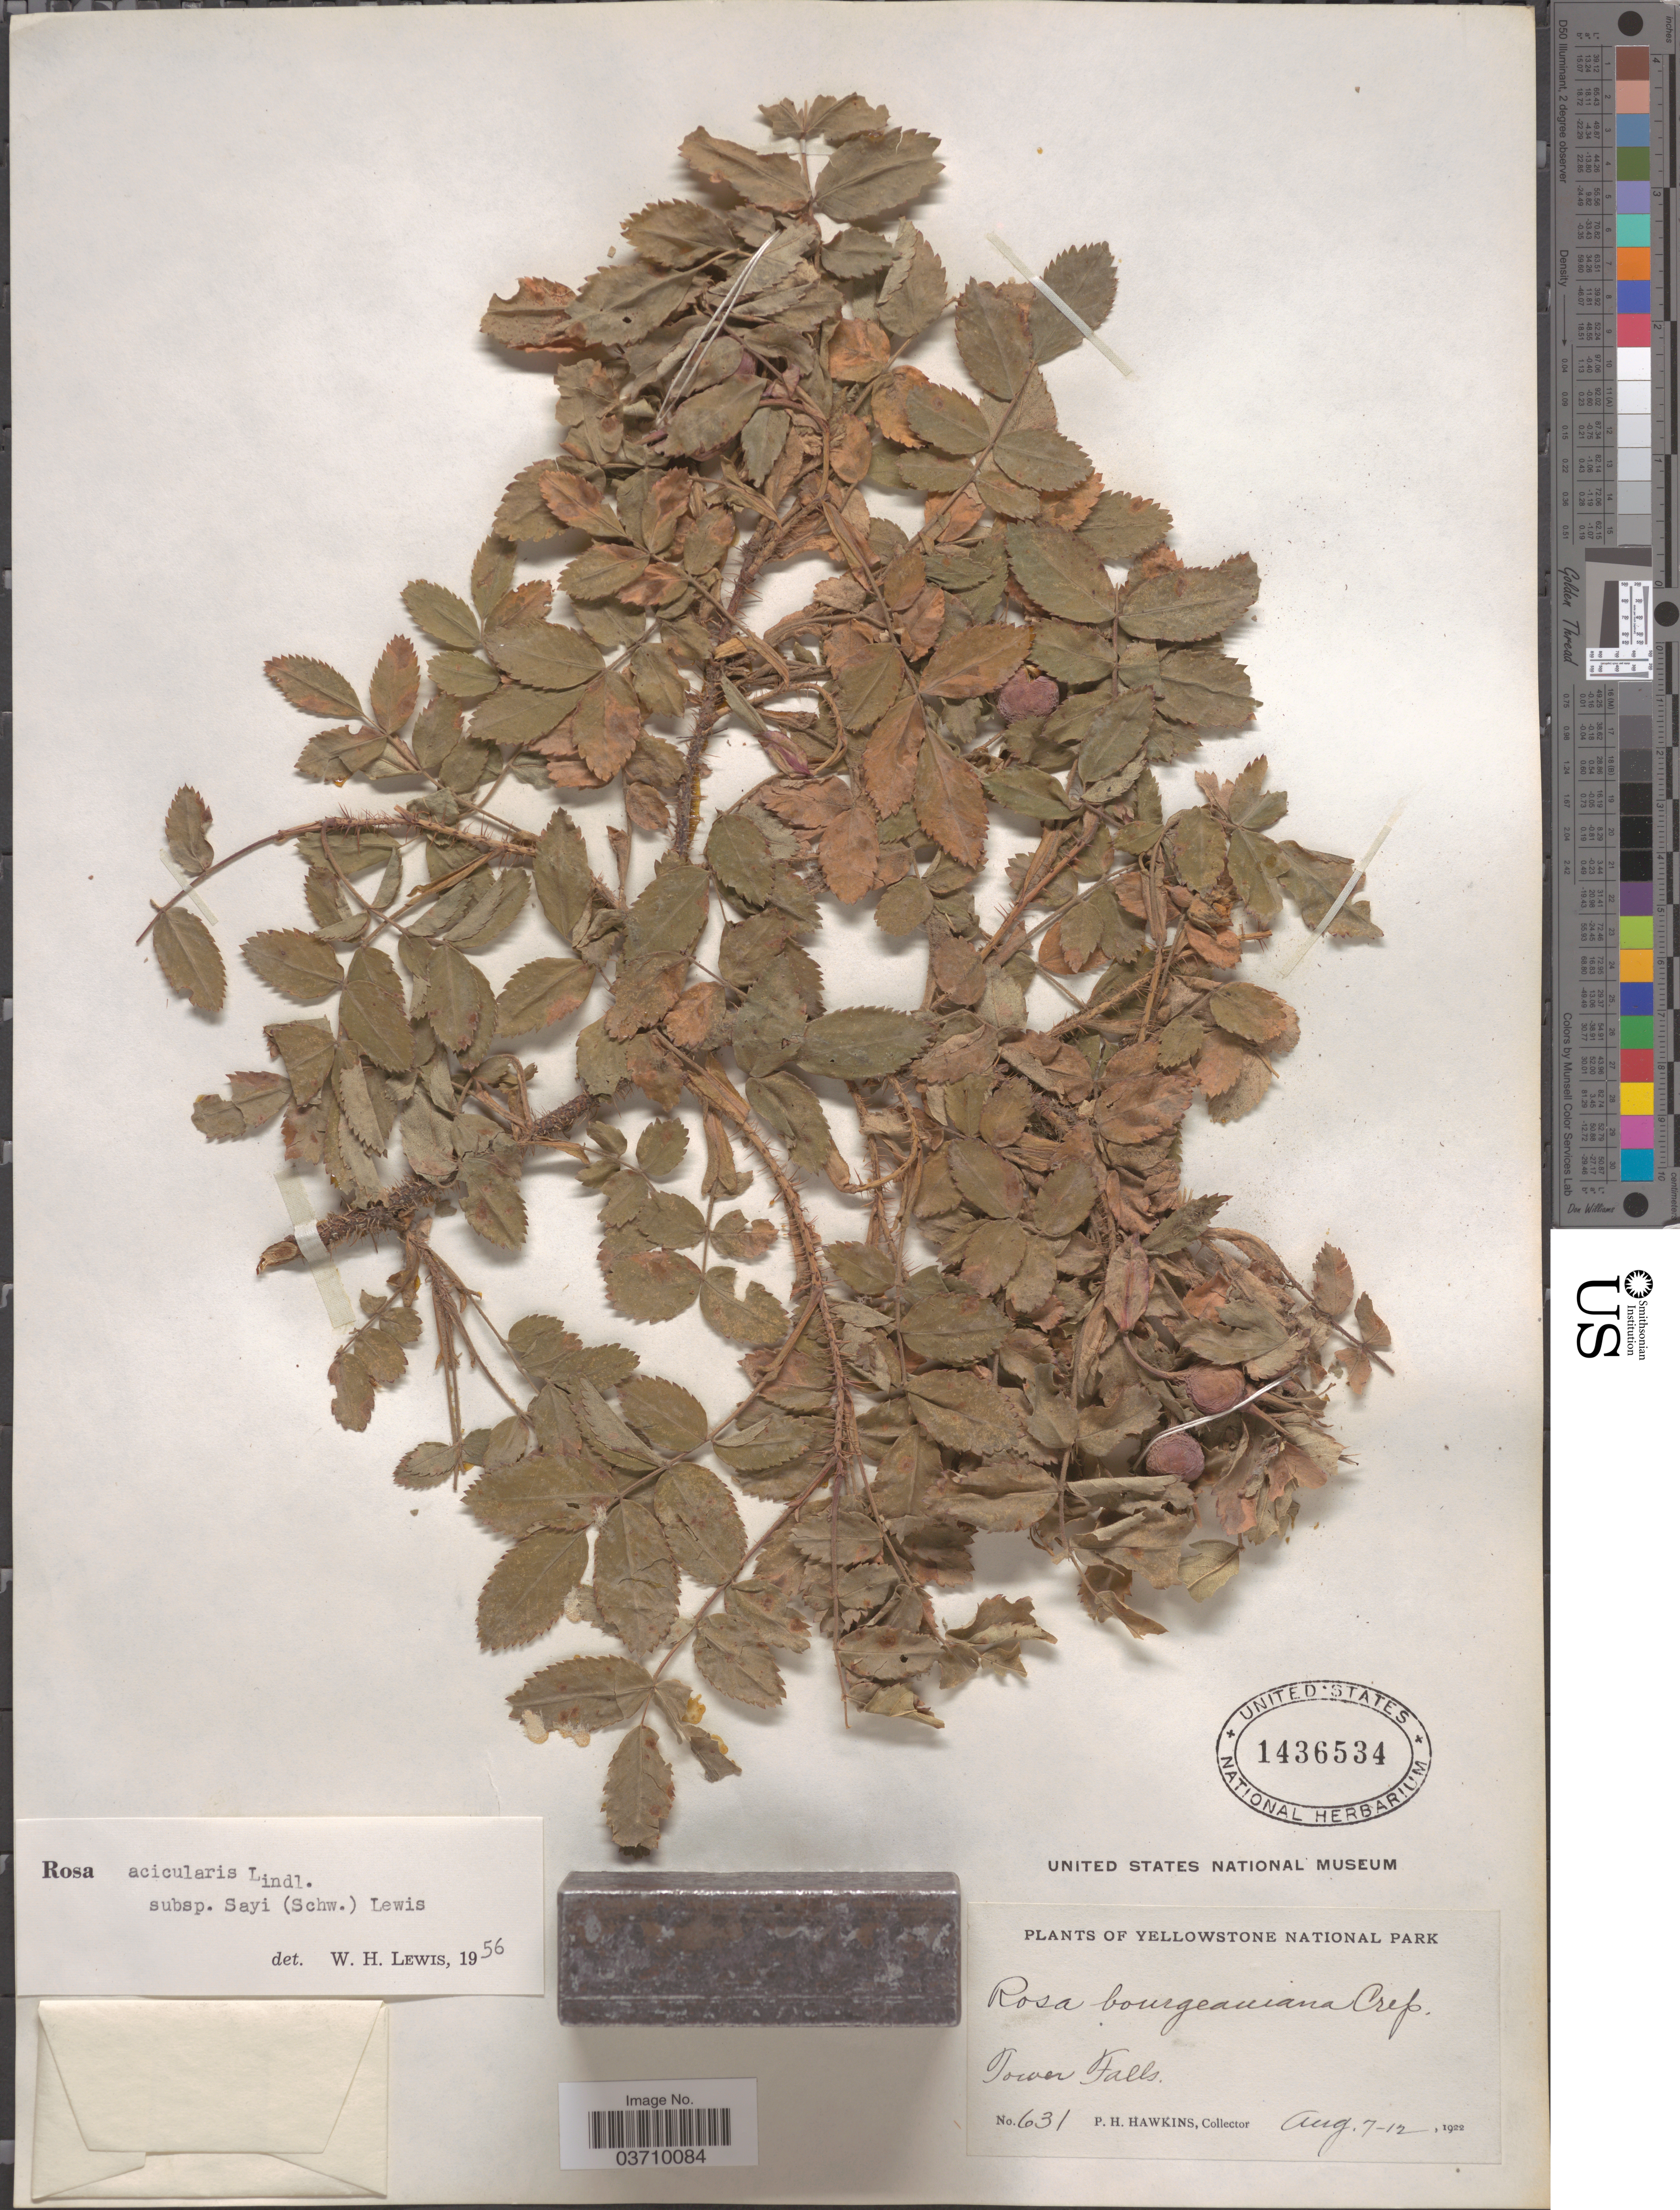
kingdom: Plantae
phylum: Tracheophyta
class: Magnoliopsida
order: Rosales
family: Rosaceae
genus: Rosa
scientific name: Rosa acicularis var. sayi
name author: (Schwein.) Rehder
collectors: P. Hawkins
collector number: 631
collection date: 1922-08-07/1922-08-12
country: United States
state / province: Wyoming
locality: Yellowstone National Park. Tower Falls.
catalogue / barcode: US 1436534